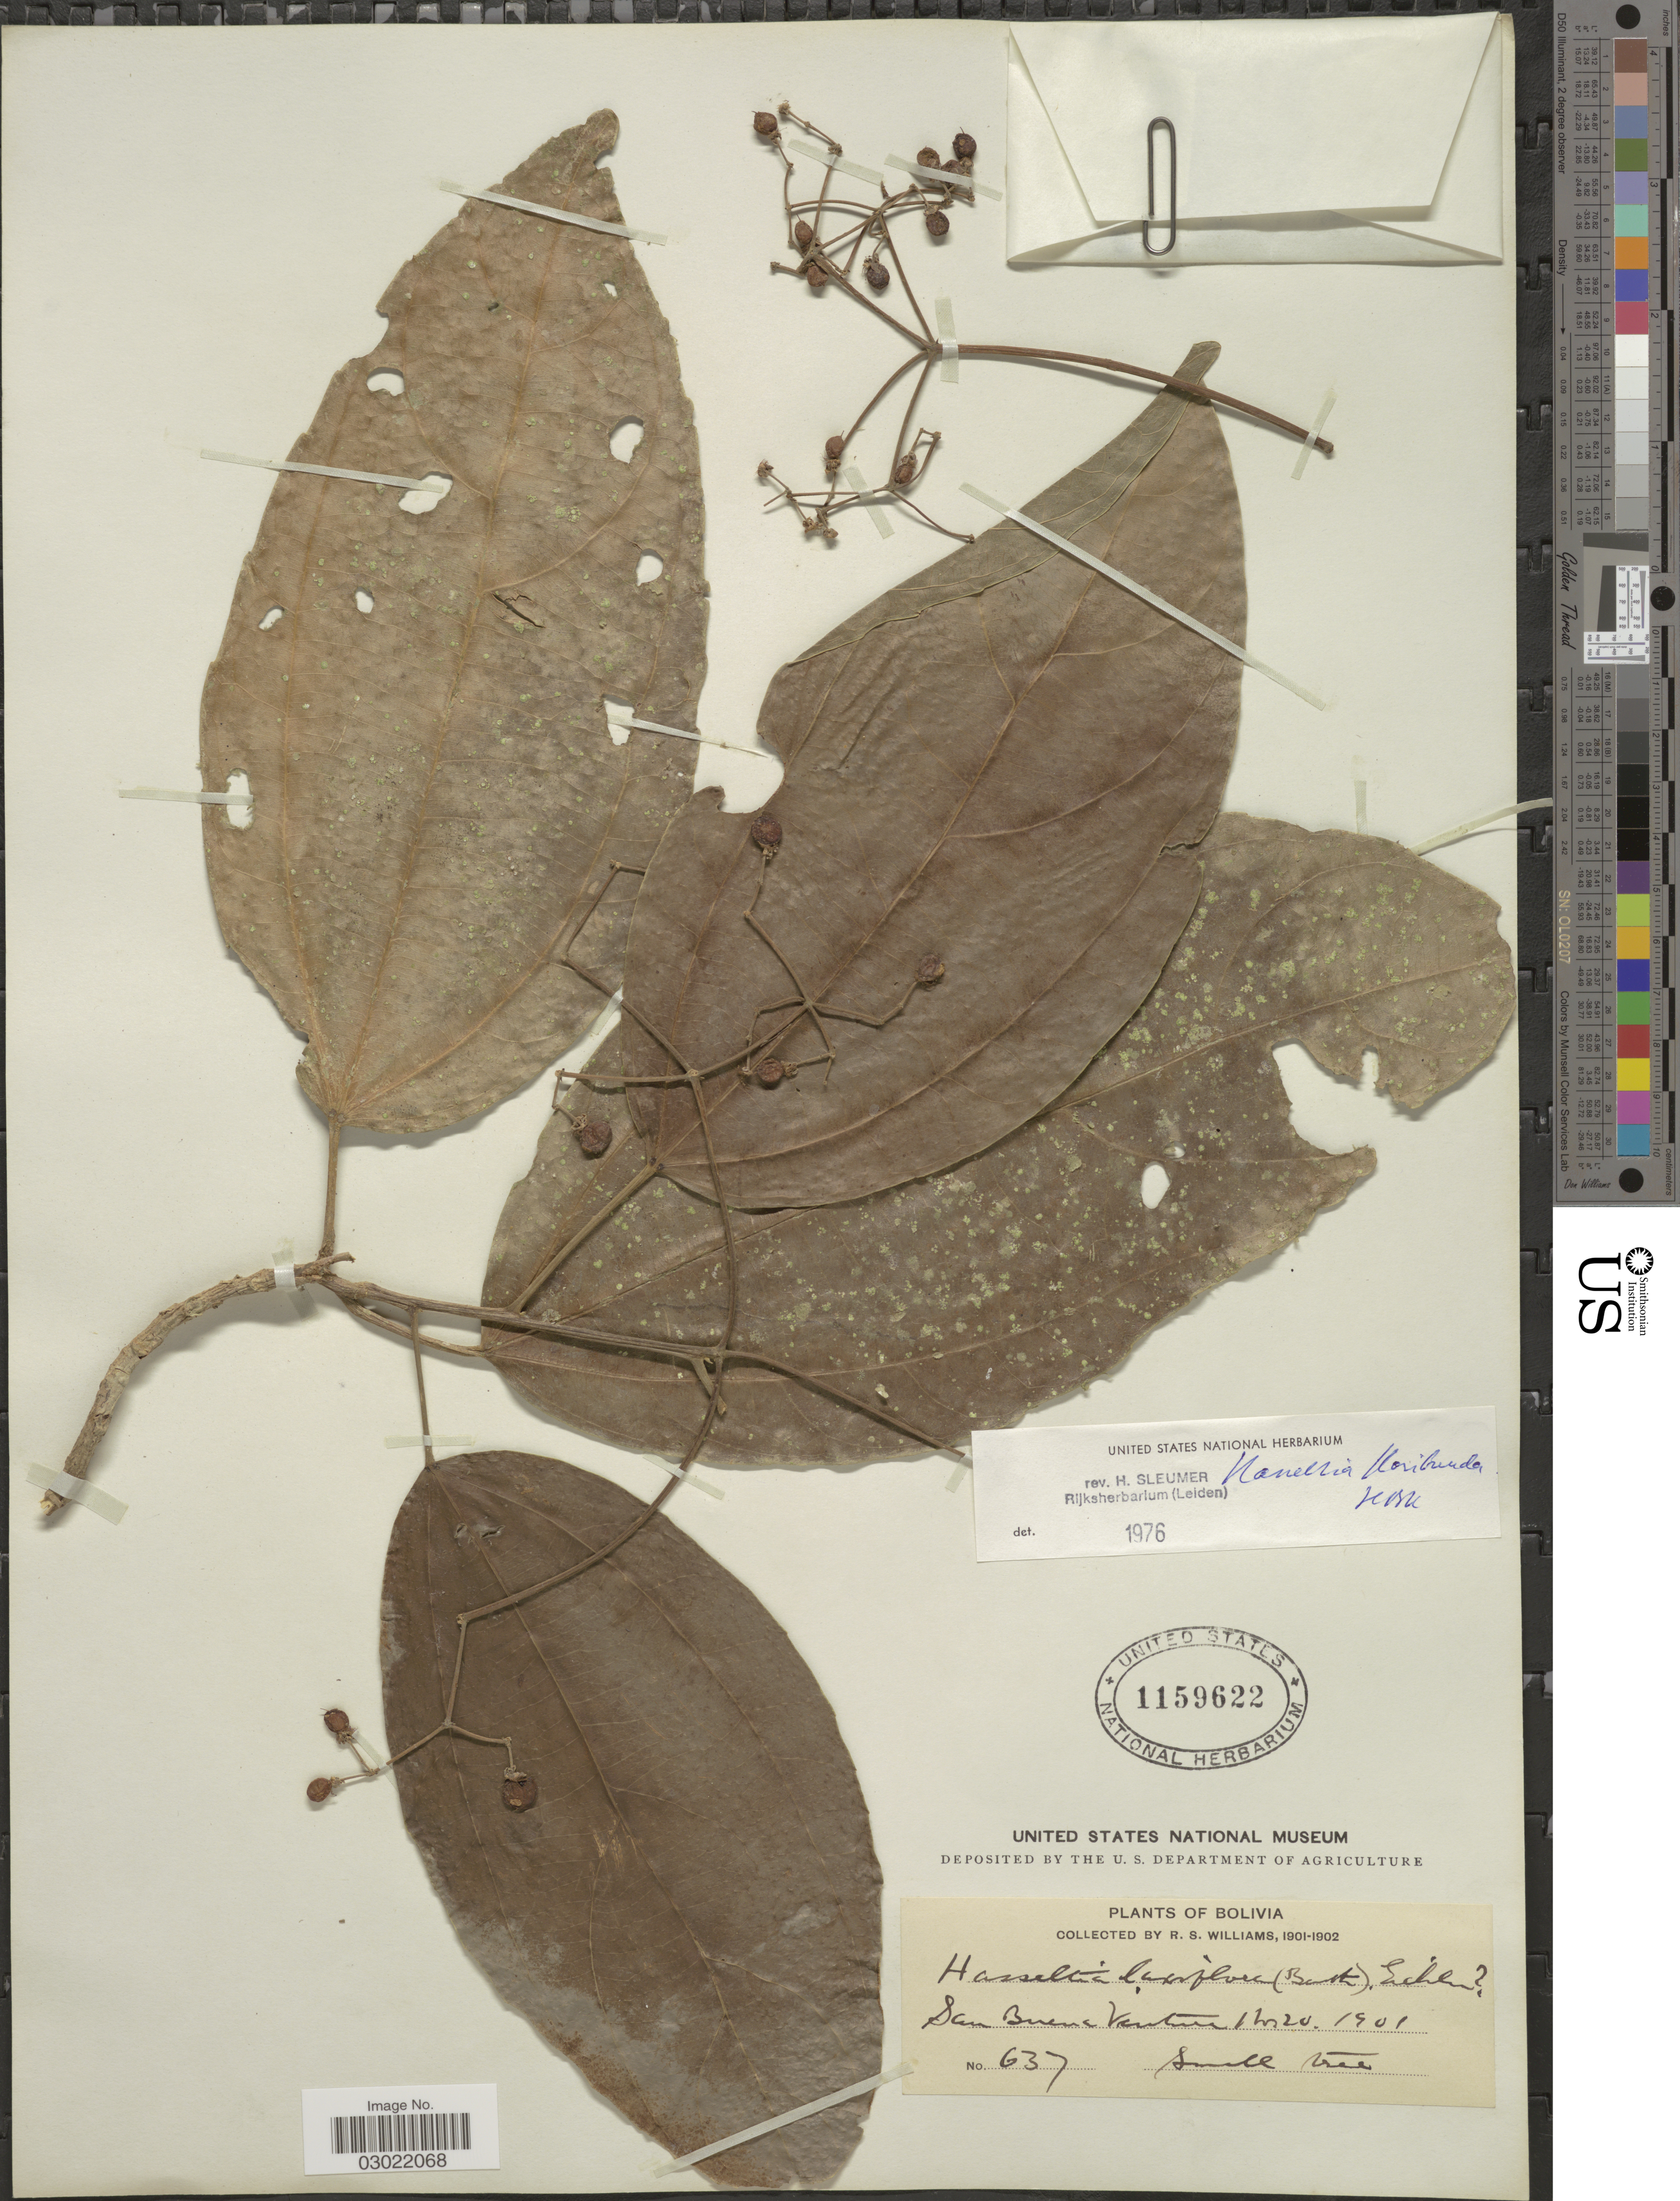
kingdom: Plantae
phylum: Tracheophyta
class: Magnoliopsida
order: Malpighiales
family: Salicaceae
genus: Hasseltia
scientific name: Hasseltia floribunda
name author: Kunth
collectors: R. S. Williams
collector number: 637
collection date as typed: Nov. 20, 1901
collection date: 1901-11-20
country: Bolivia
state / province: La Paz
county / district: Iturralde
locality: San Buena Ventura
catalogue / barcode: US 1159622